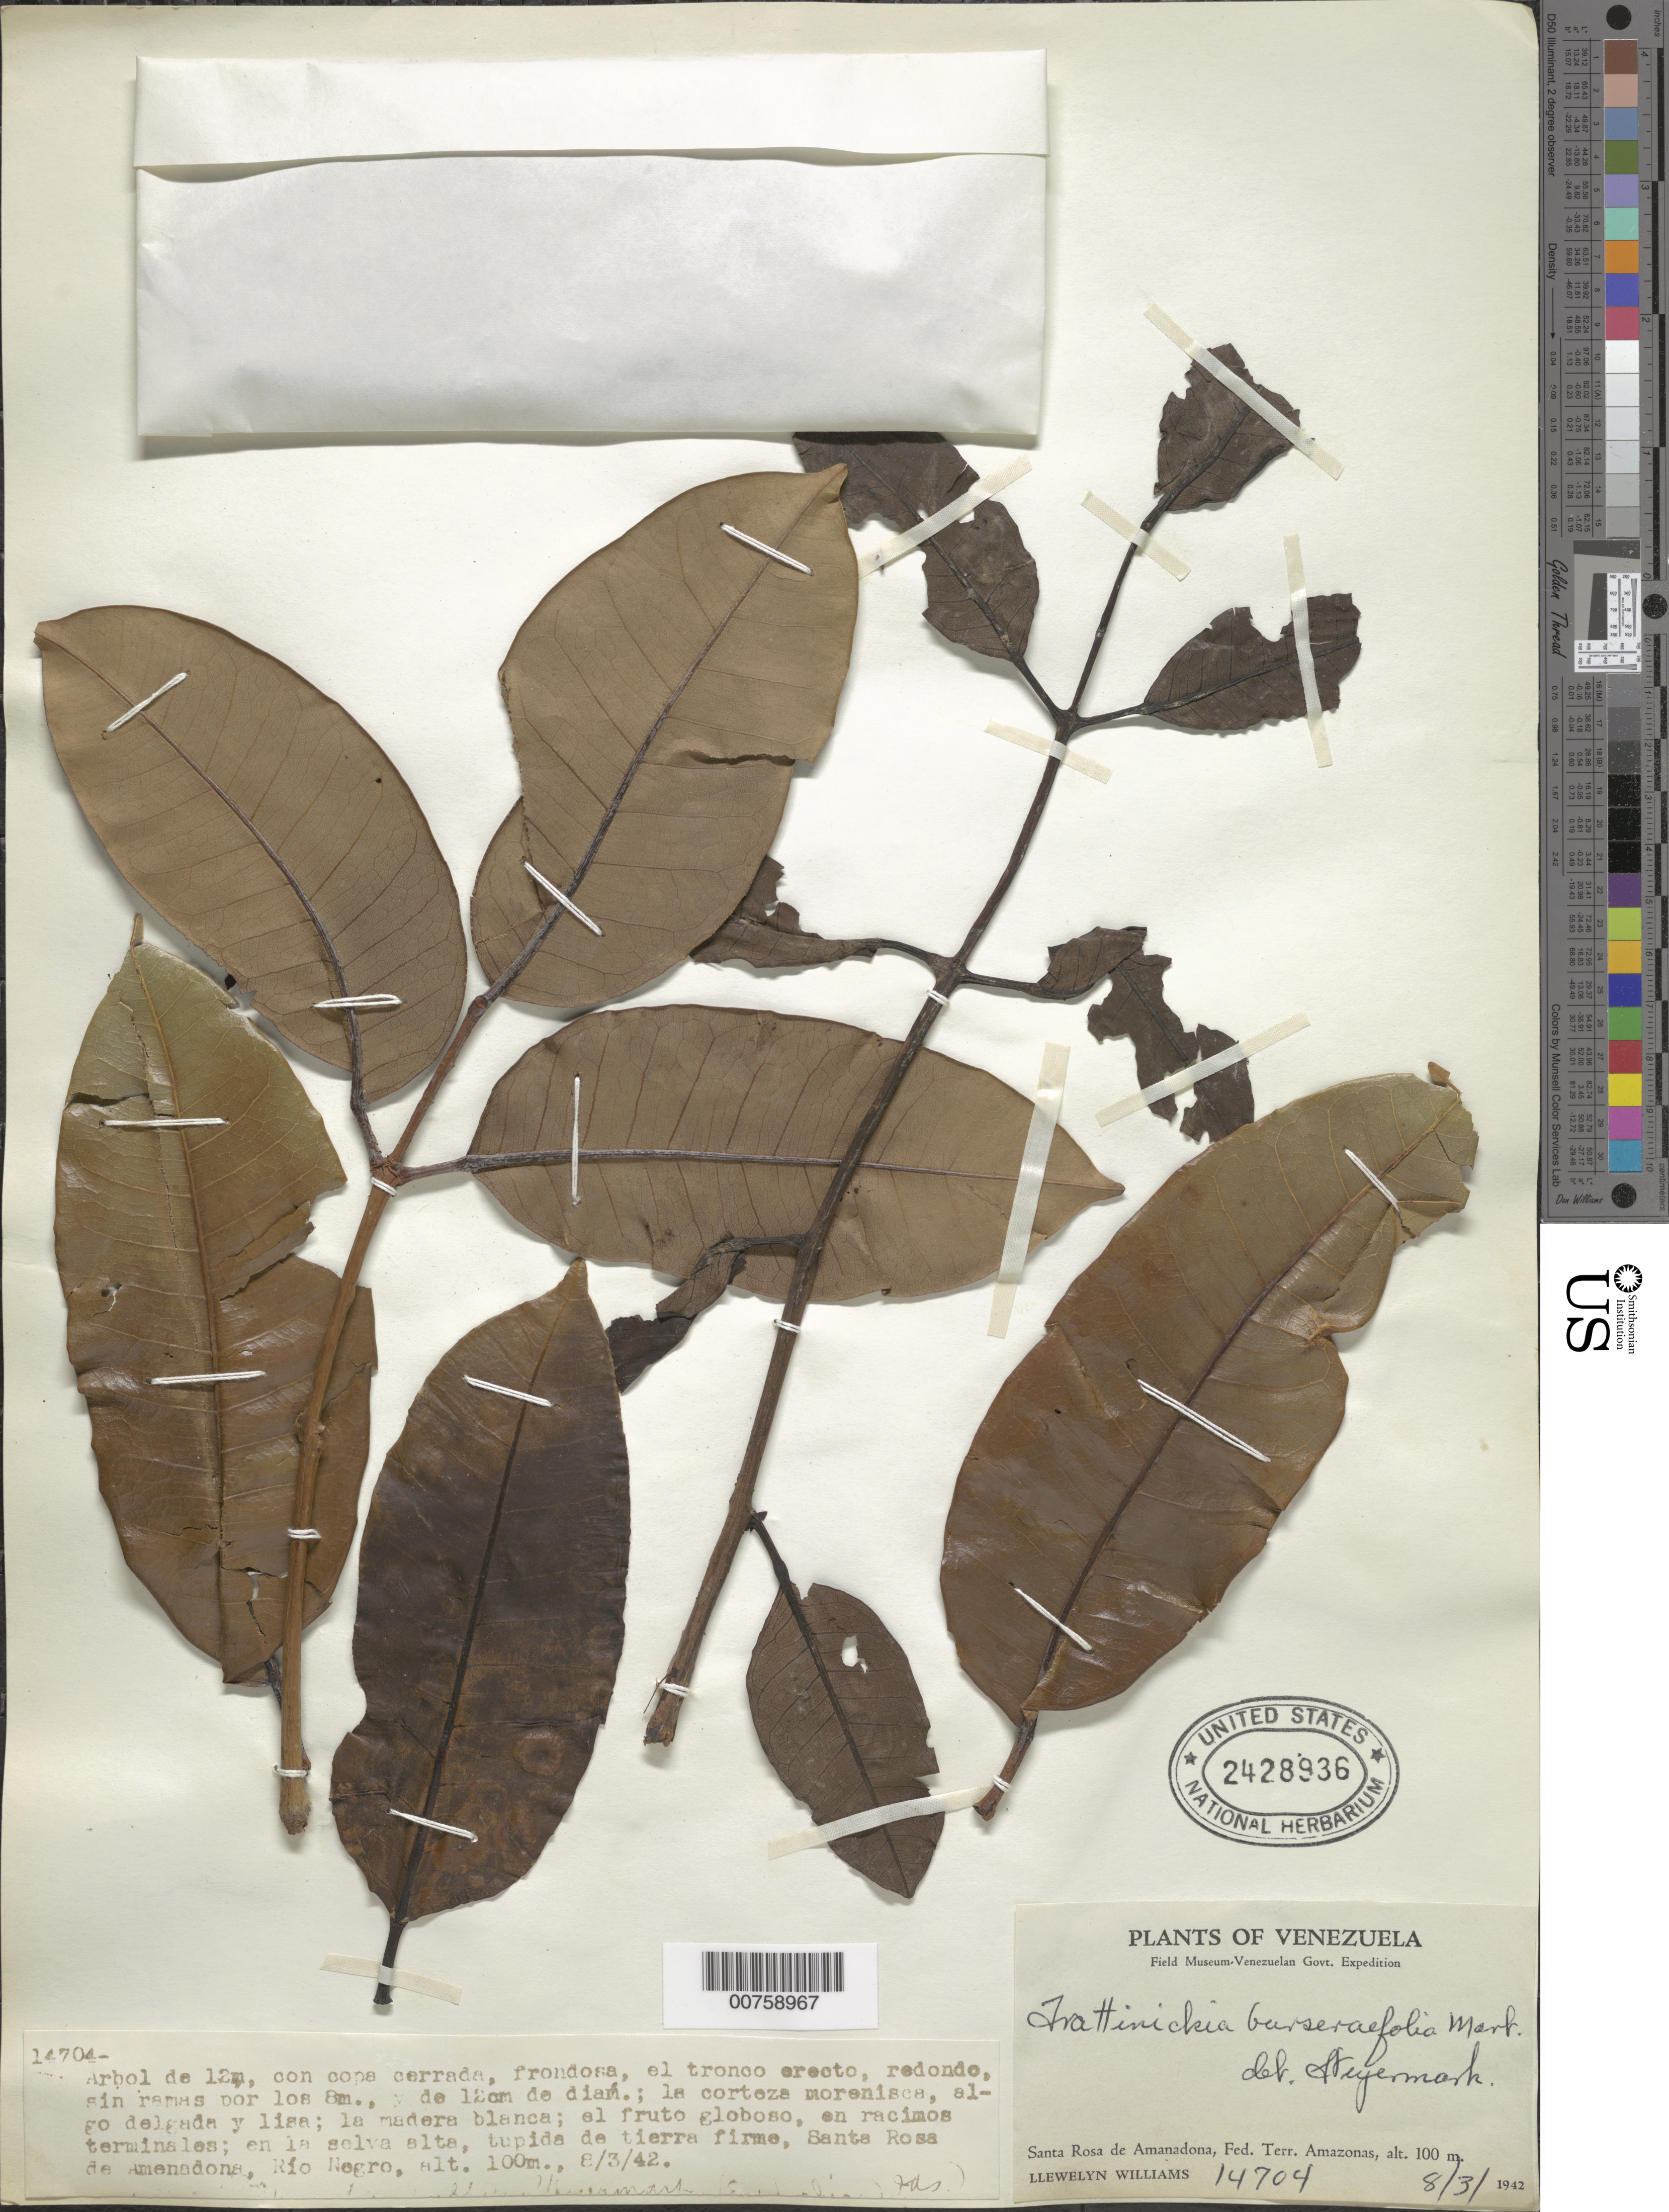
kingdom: Plantae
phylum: Tracheophyta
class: Magnoliopsida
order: Sapindales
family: Burseraceae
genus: Trattinnickia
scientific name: Trattinnickia burserifolia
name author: Mart.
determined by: Steyermark, Julian A., (VEN)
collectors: Ll. Williams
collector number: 14704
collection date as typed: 8-Mar-42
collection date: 1942-03-08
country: Venezuela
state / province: Amazonas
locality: Santa Rosa de Amanadona, Río Negro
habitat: Dense, high forest on terra firma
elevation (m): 100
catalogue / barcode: US 2428936